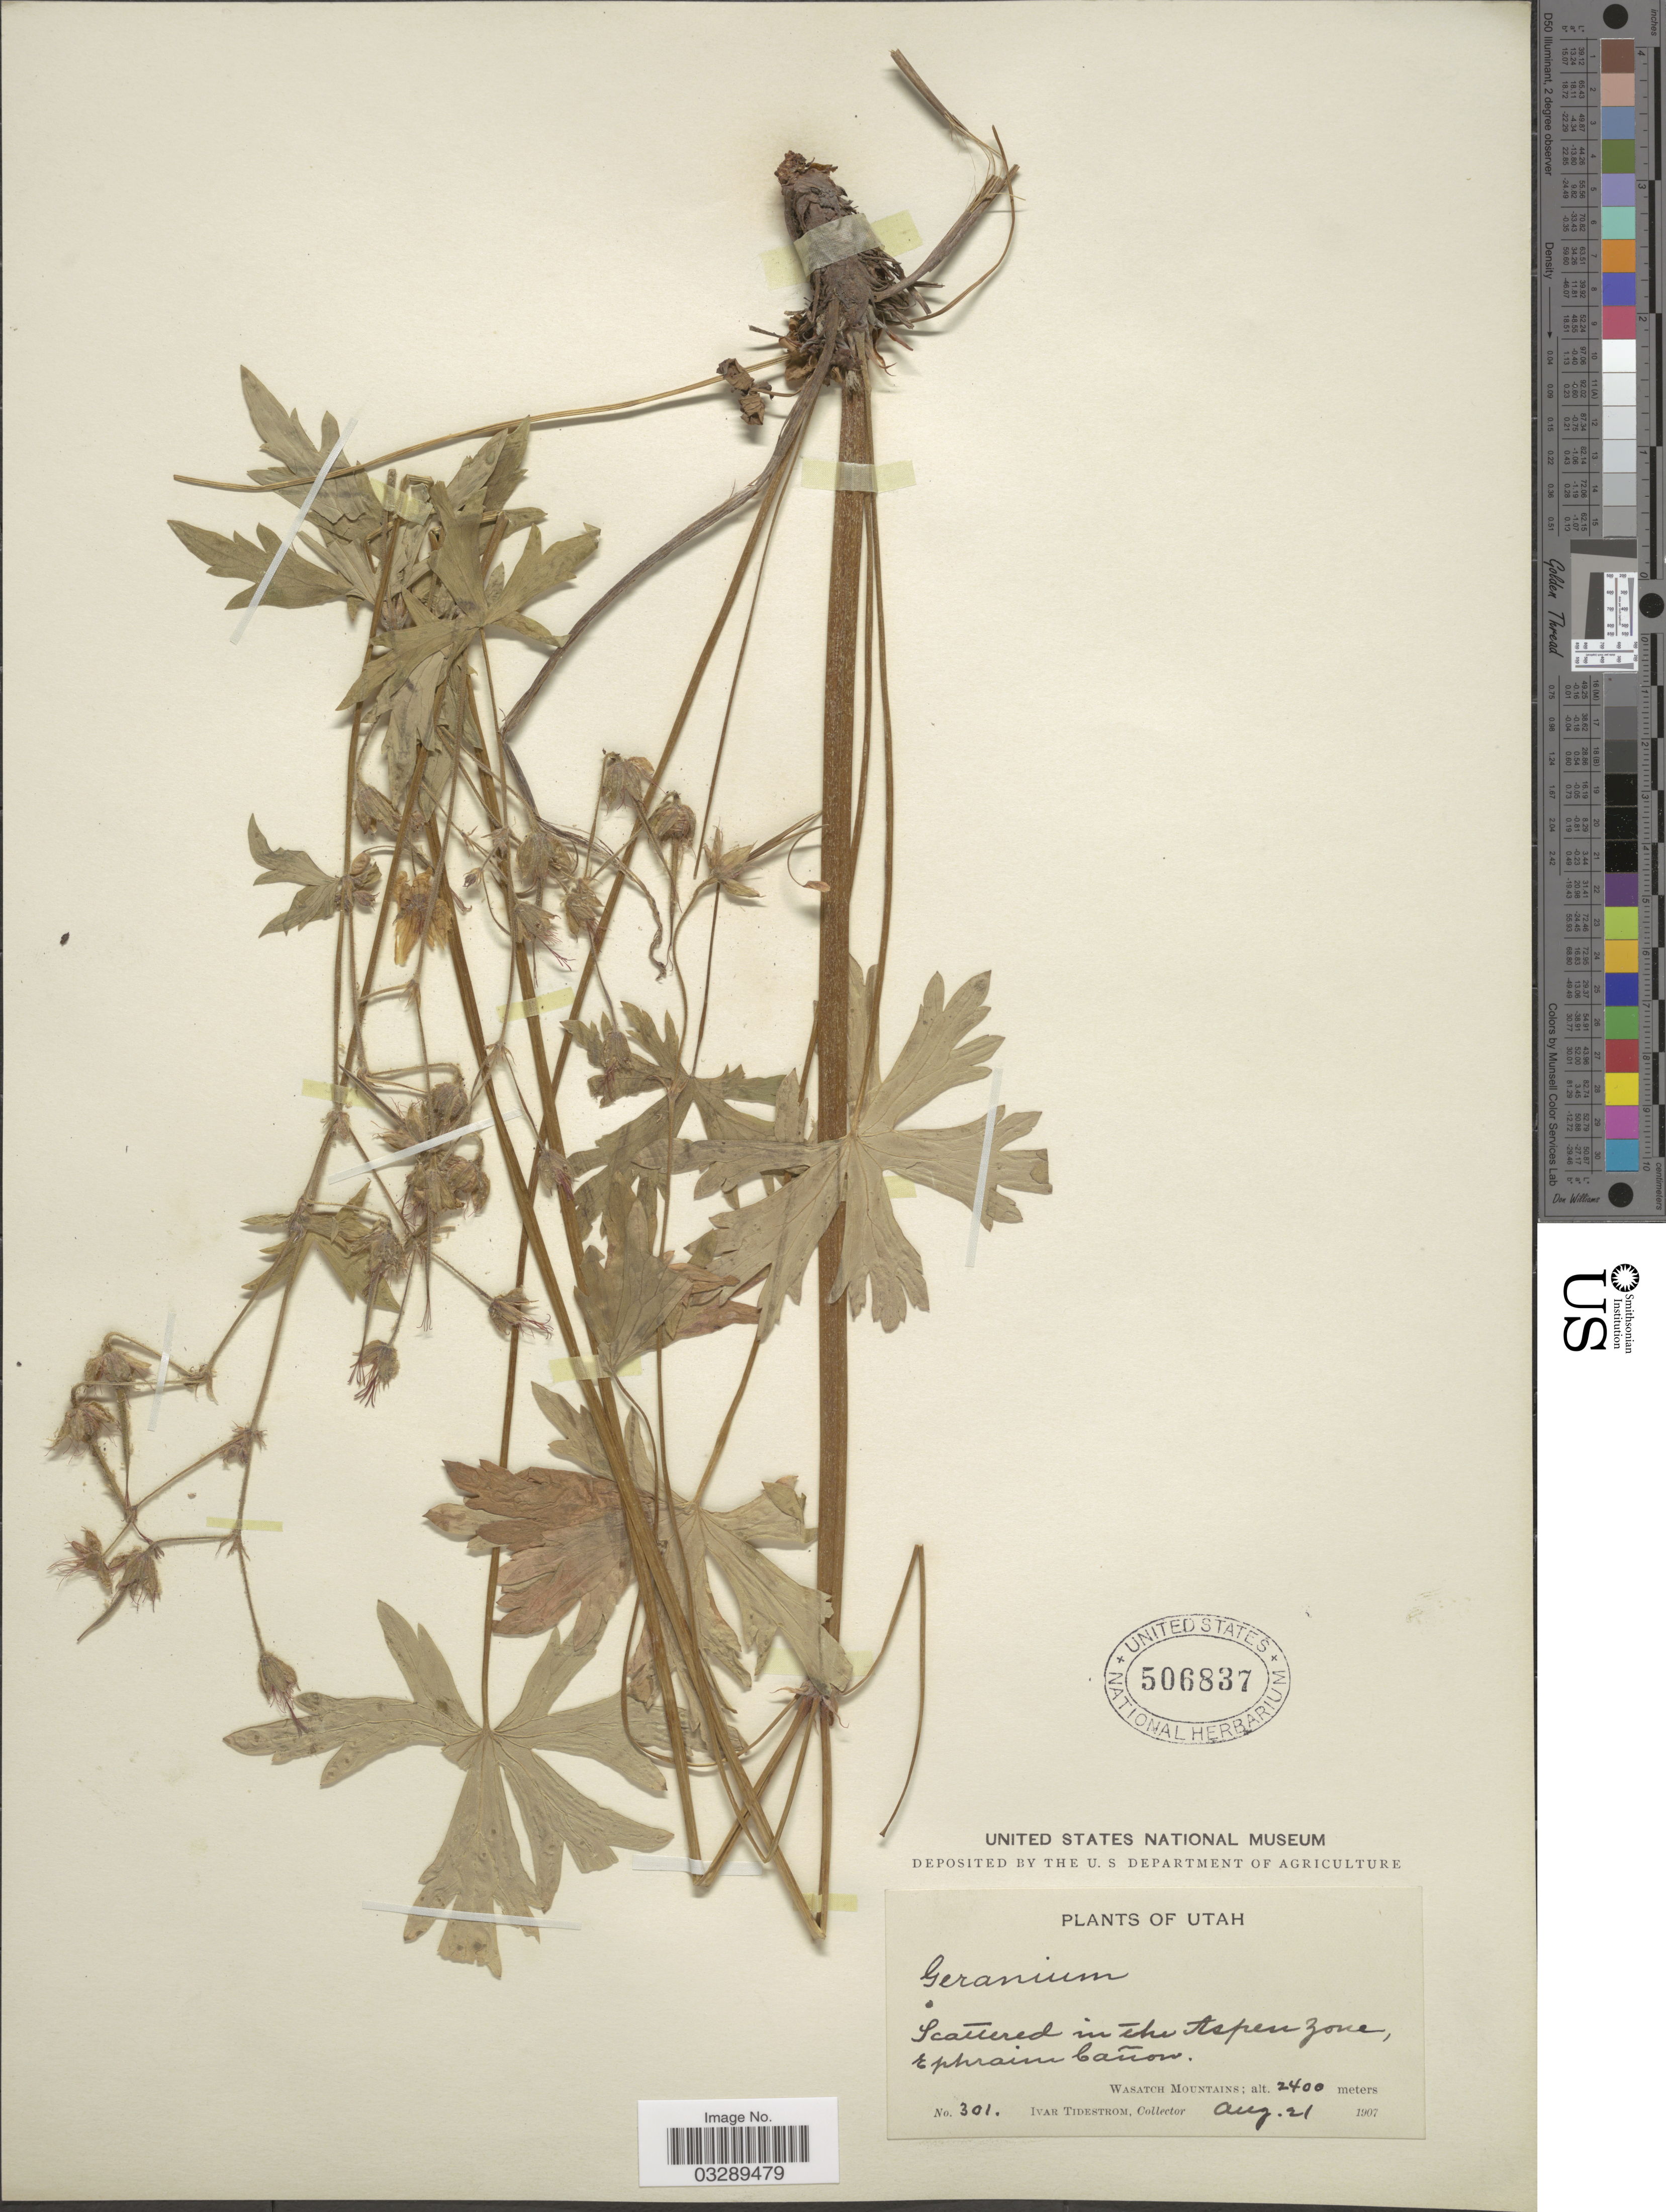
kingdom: Plantae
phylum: Tracheophyta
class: Magnoliopsida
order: Geraniales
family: Geraniaceae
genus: Geranium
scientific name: Geranium sp.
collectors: I. F. Tidestrom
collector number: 301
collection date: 1907-08-21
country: United States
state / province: Utah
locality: Scattered in the Aspen Zone, Ephraim Cañon. Wasatch Mountains.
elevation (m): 2400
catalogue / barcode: US 506837